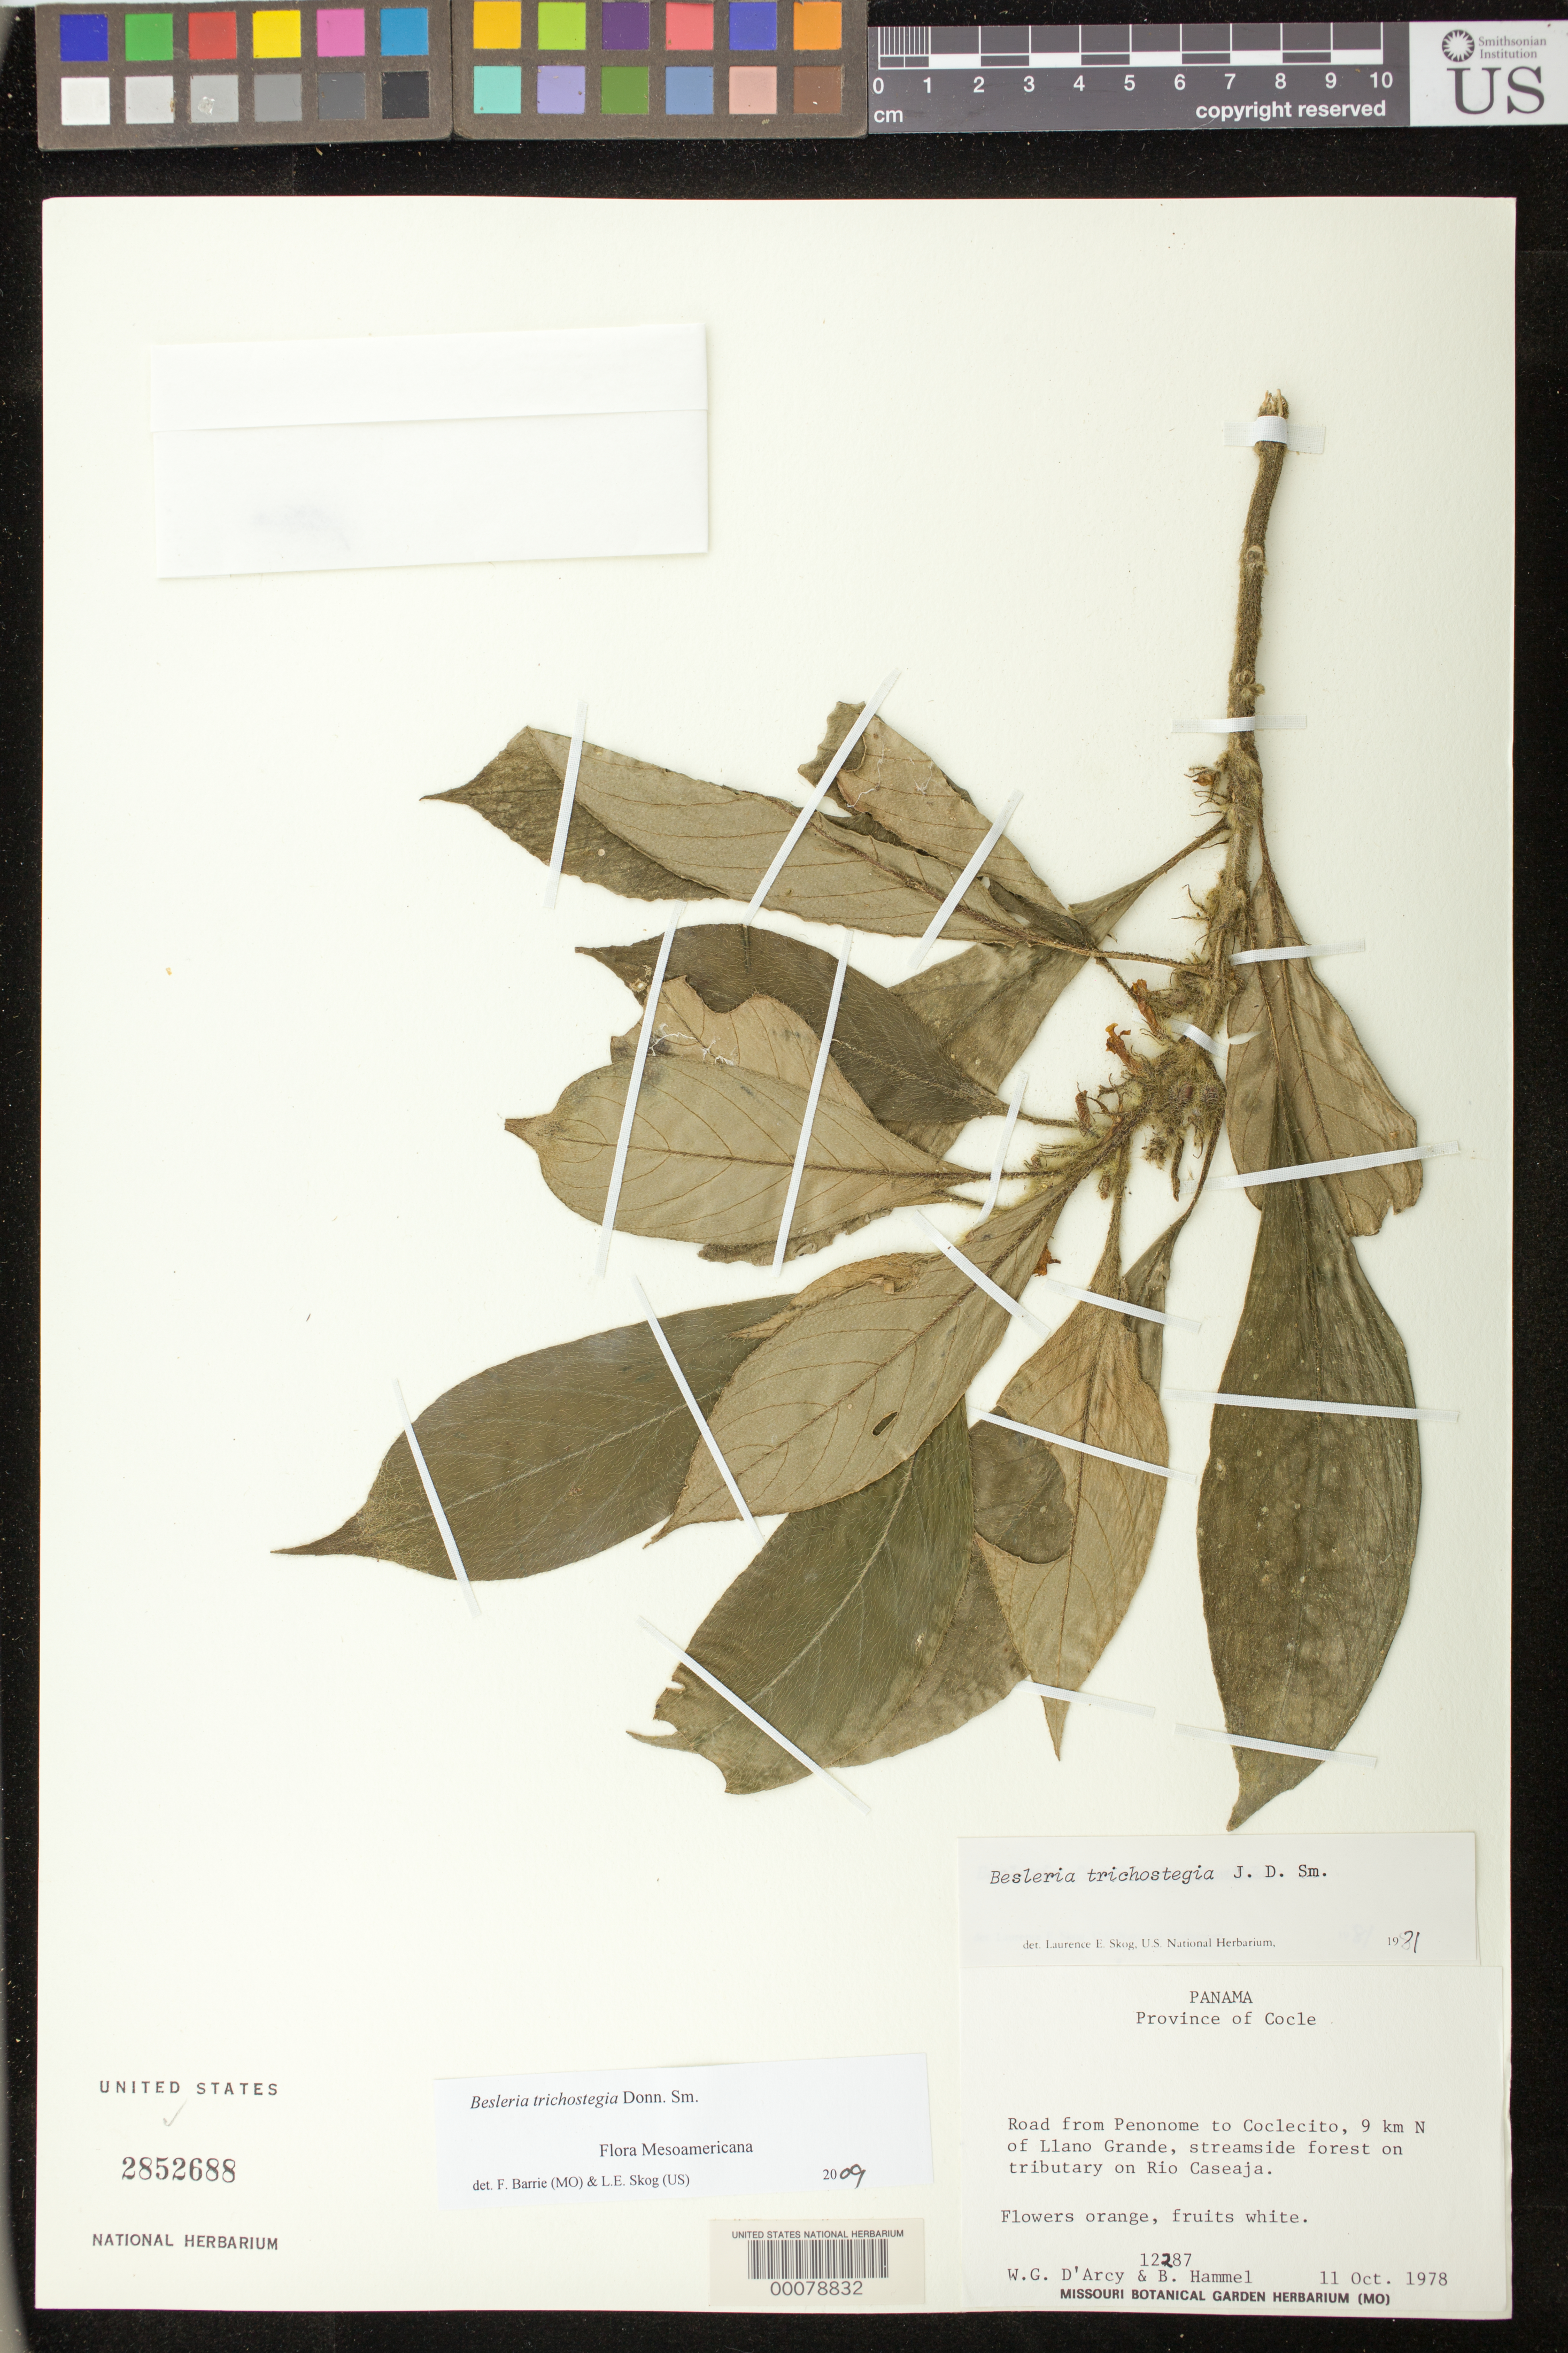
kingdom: Plantae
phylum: Tracheophyta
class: Magnoliopsida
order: Lamiales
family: Gesneriaceae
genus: Besleria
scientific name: Besleria trichostegia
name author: Donn. Sm.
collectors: W. G. D'Arcy & B. Hammel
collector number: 12287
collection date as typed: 11 Oct 1978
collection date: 1978-10-11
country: Panama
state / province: Coclé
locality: Road from Penonome to Coclecito, 9 km N of Llano Grande, on tributary on Rio Caseaja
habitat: Streamside forest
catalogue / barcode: US 2852688